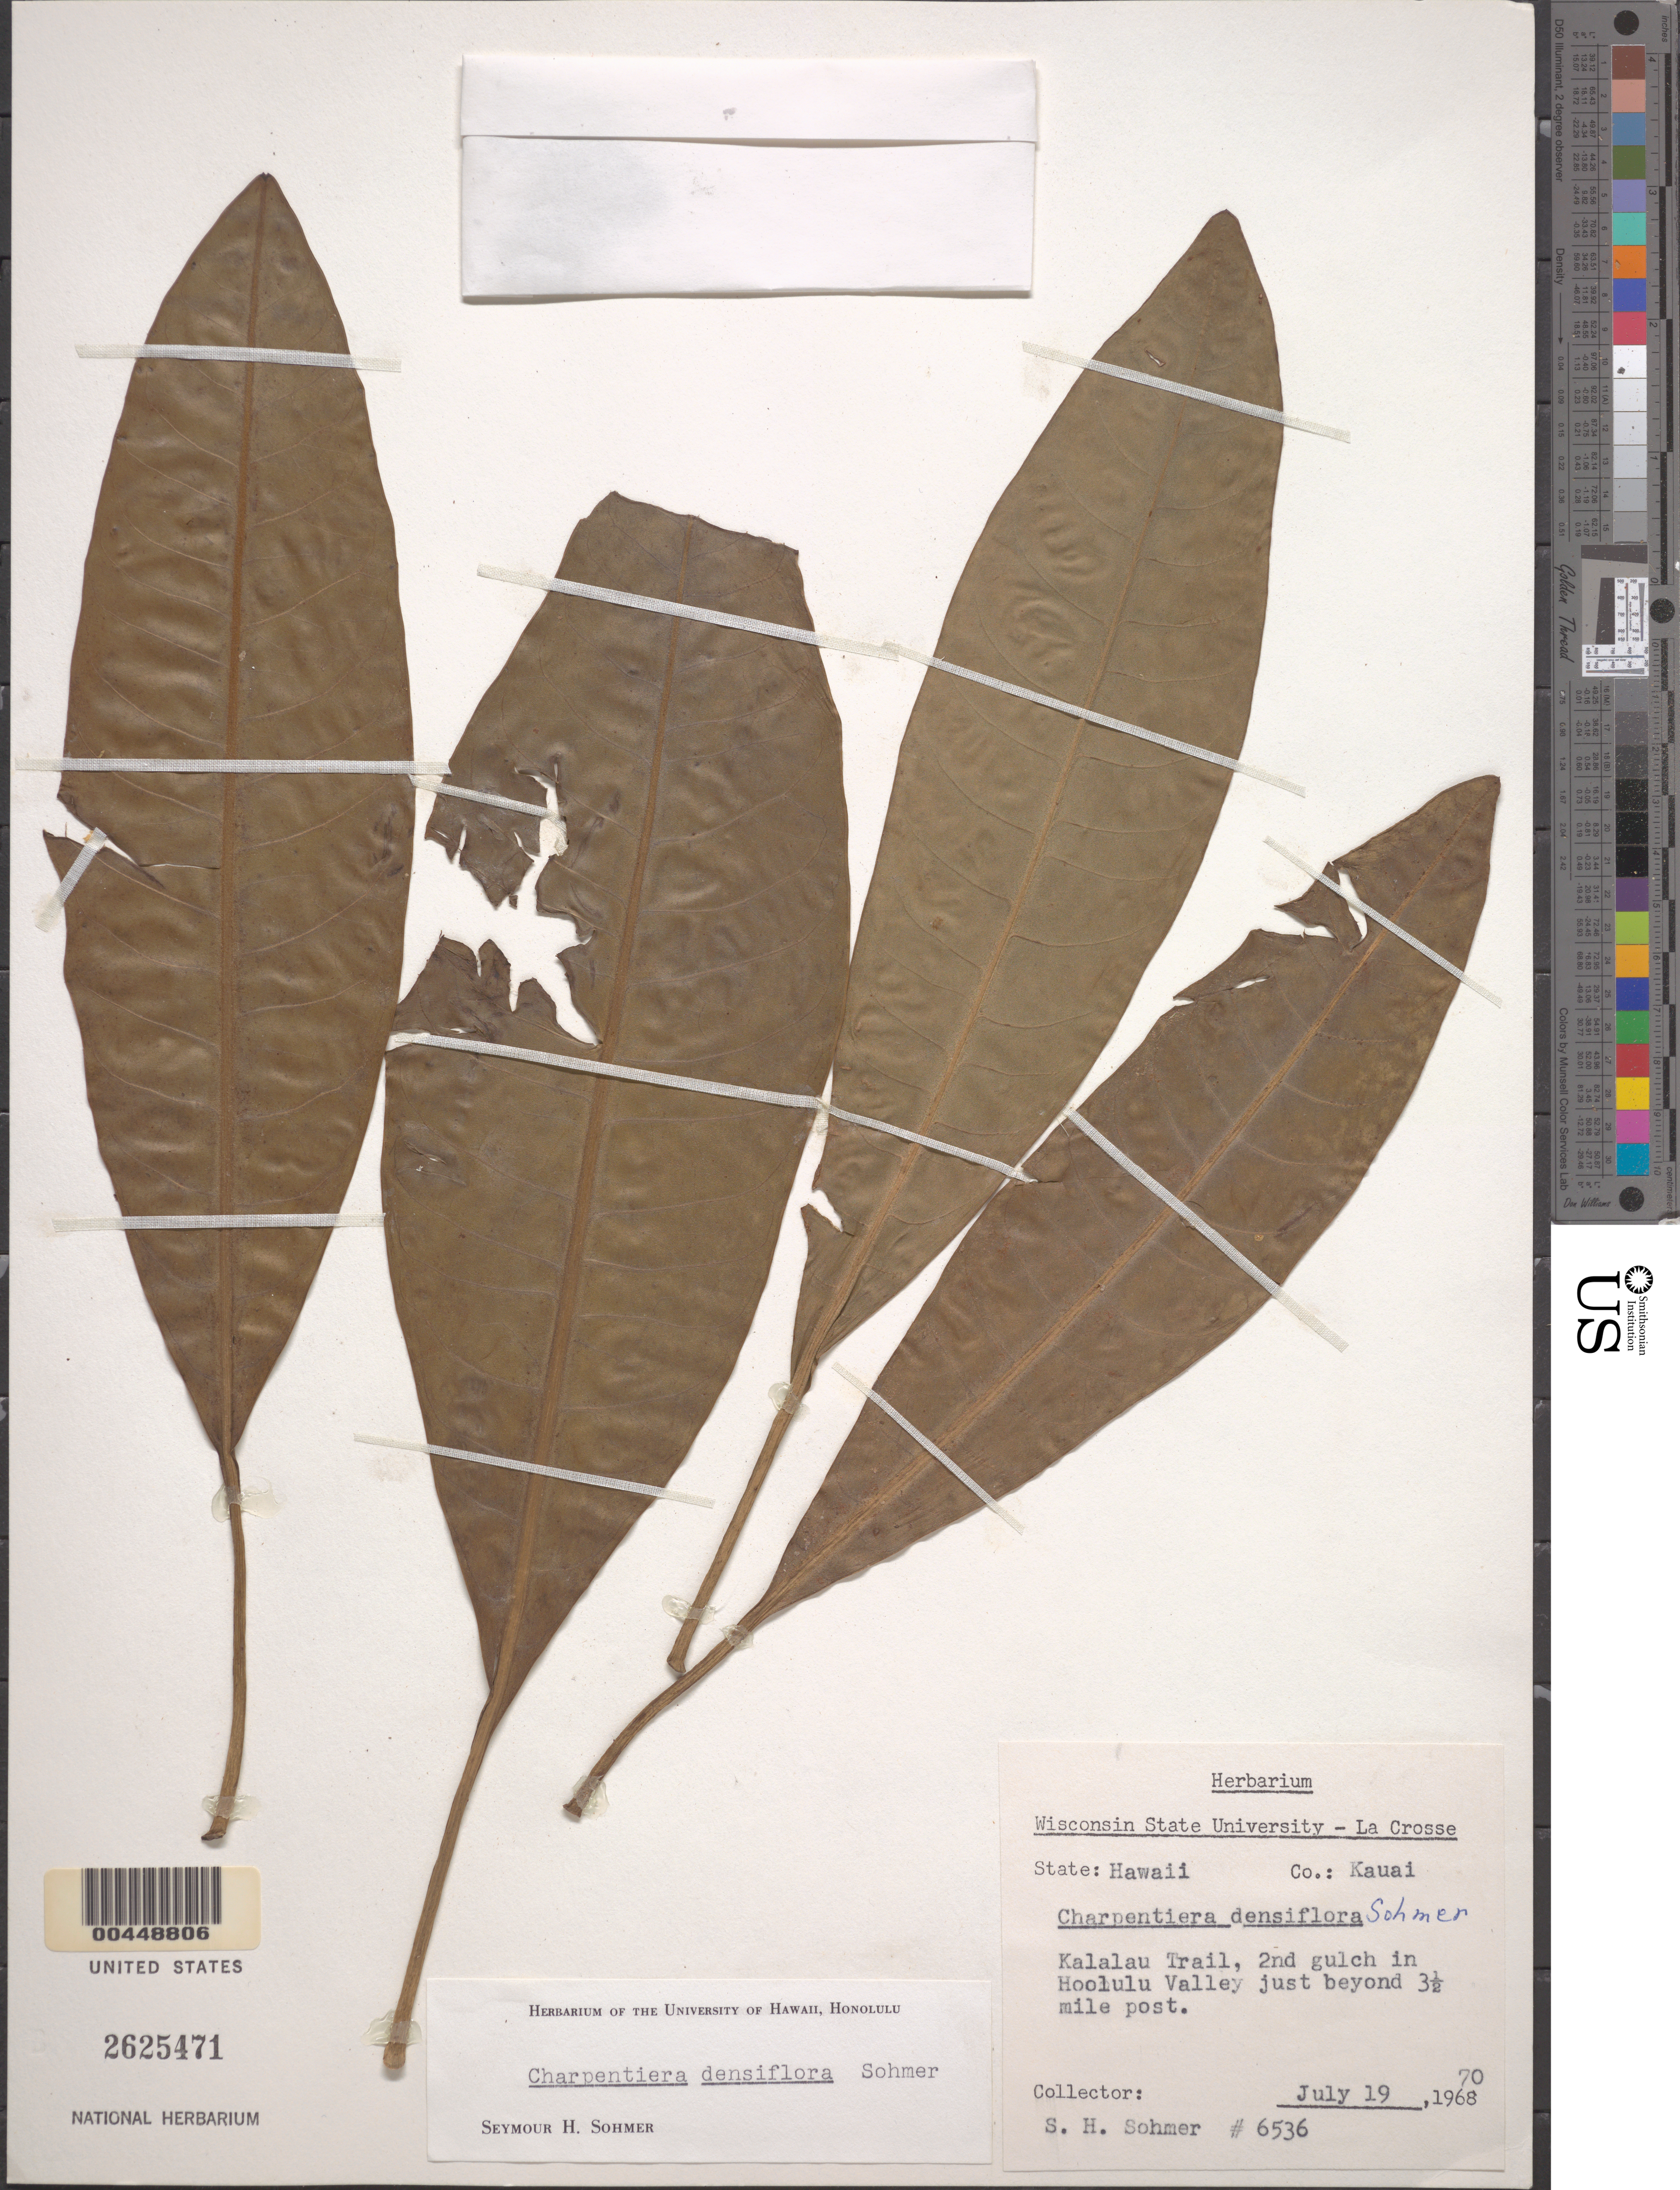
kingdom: Plantae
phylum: Tracheophyta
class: Magnoliopsida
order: Caryophyllales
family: Amaranthaceae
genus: Charpentiera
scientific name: Charpentiera densiflora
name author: Sohmer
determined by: Sohmer, S. H.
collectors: S. H. Sohmer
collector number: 6536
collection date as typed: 19 Jul 1970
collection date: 1970-07-19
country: United States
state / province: Hawaii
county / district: Kauai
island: Kaua'i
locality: Kalalau Trail, 2nd gulch in Hoolulu Valley just beyond 3.5 mi post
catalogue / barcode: US 2625471